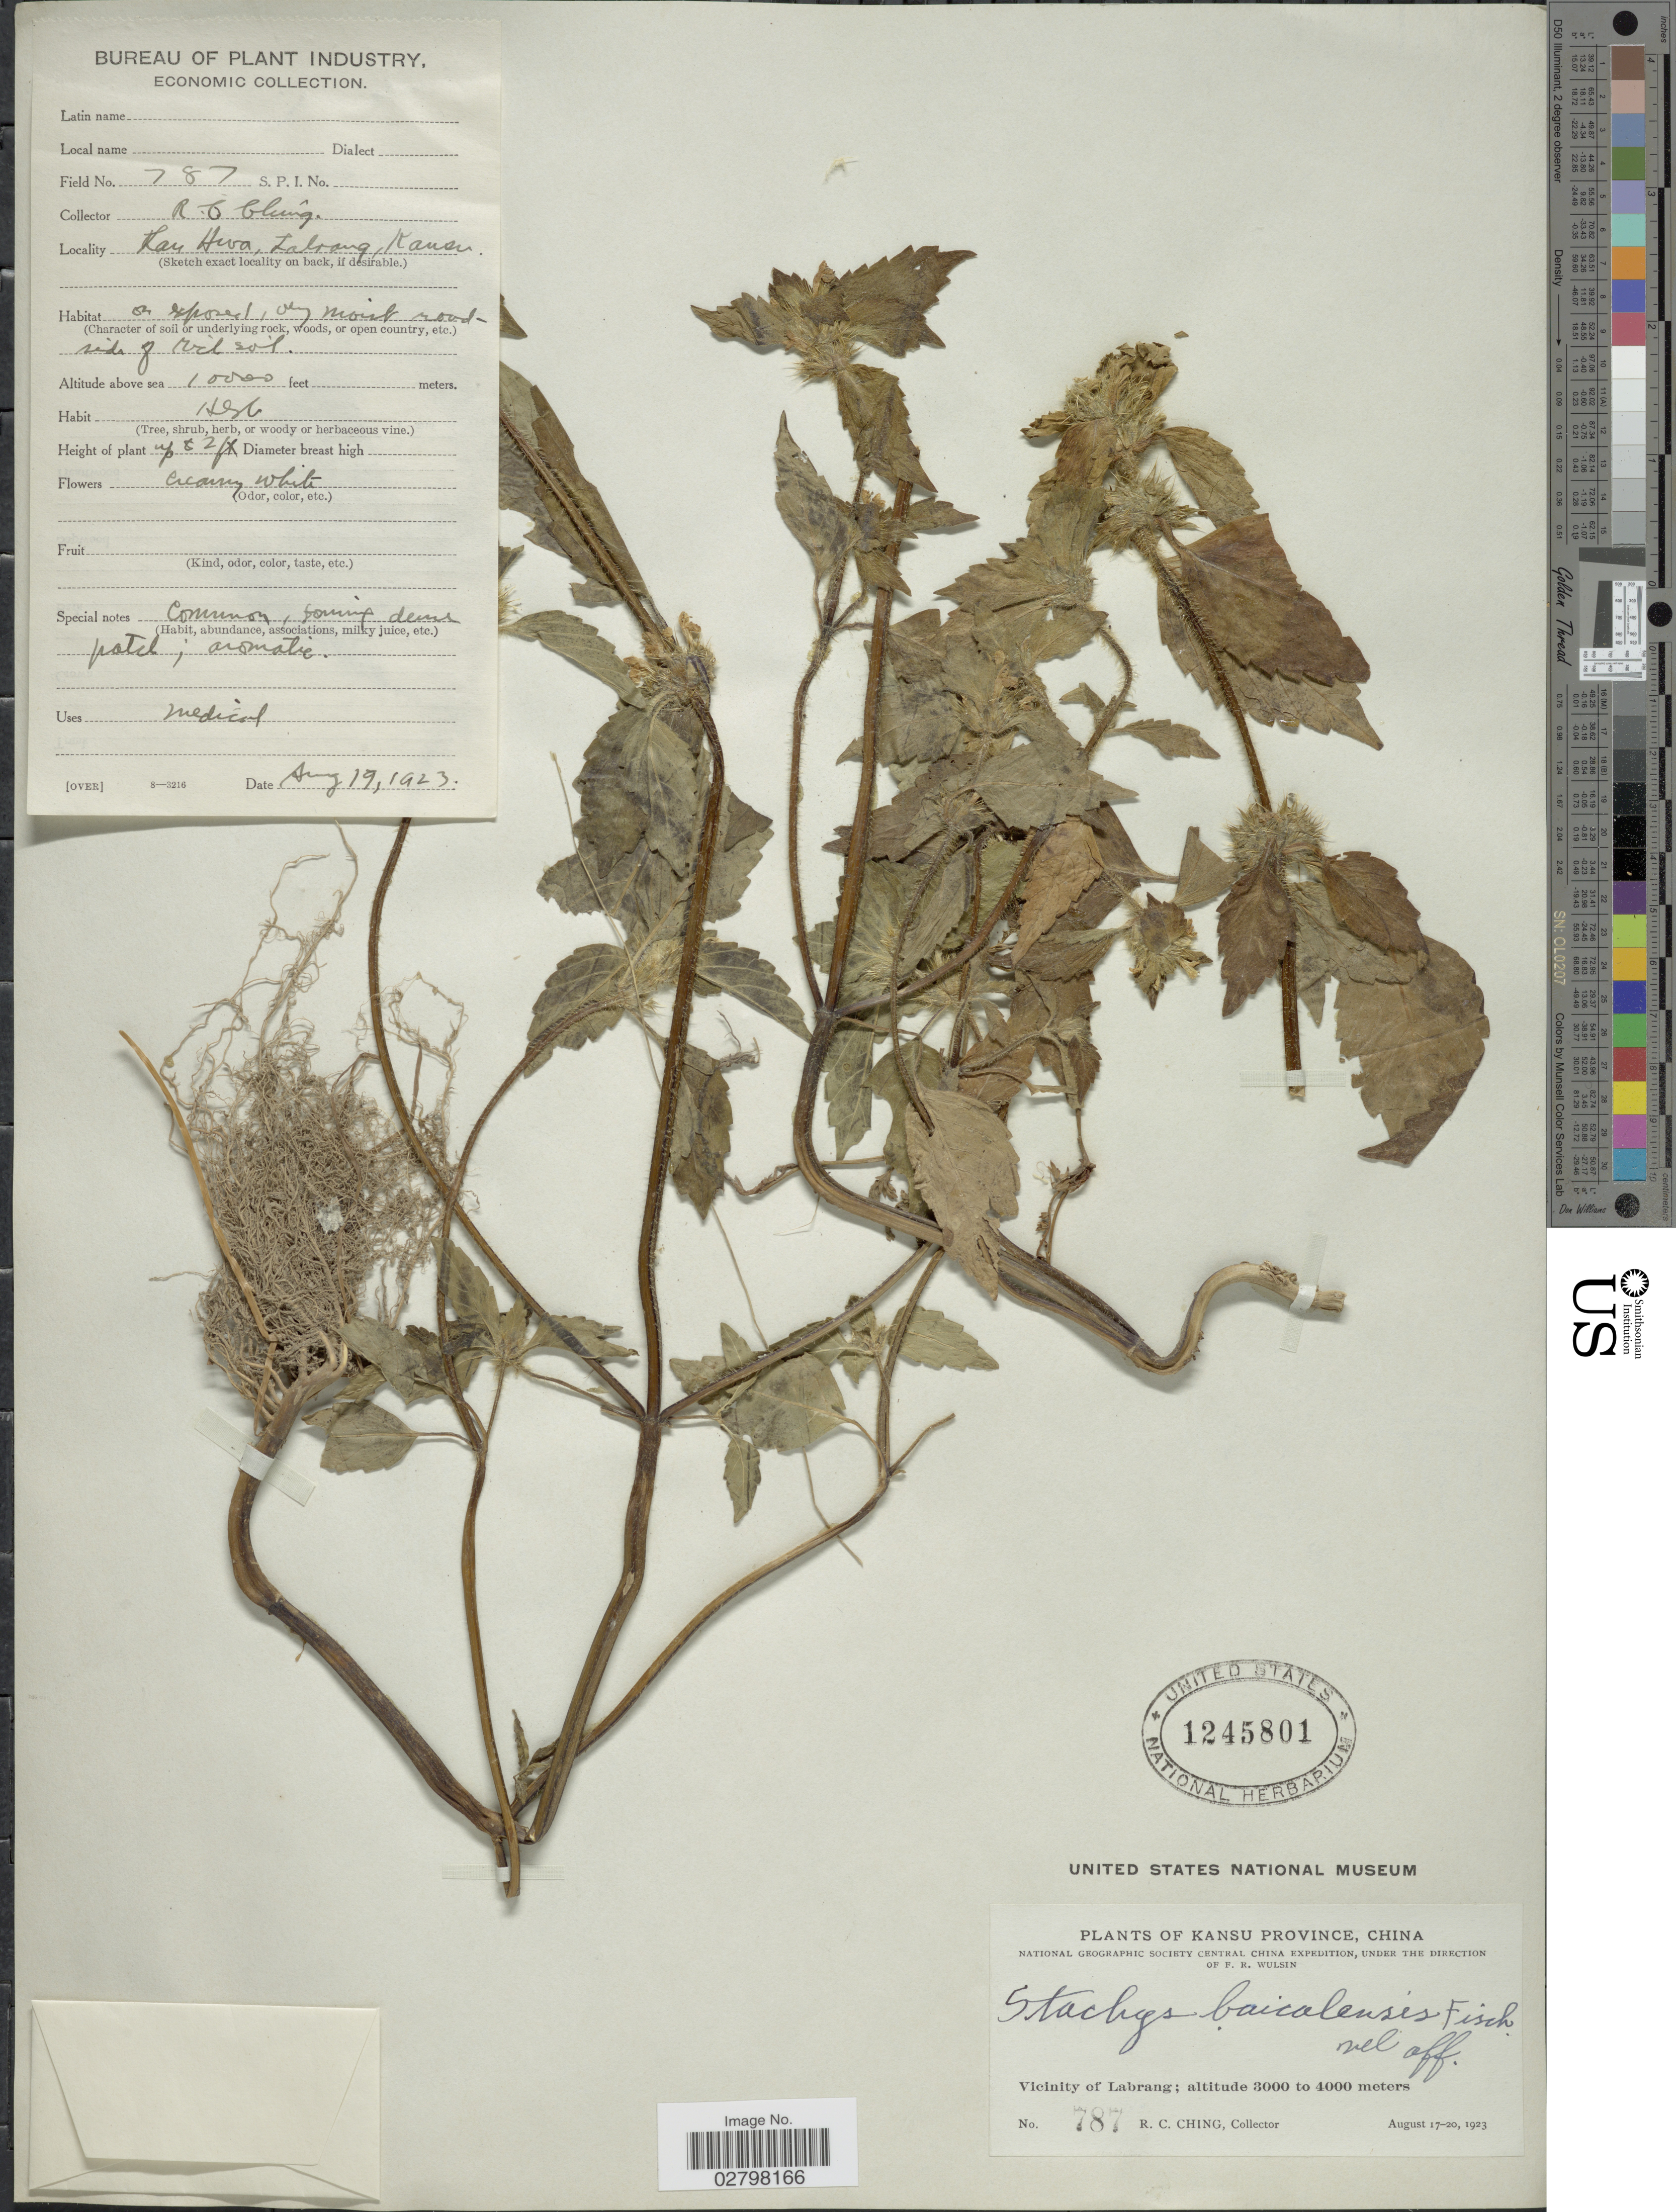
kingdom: Plantae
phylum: Tracheophyta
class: Magnoliopsida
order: Lamiales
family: Lamiaceae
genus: Stachys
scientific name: Stachys baicalensis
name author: Fisch. ex Benth.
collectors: R. C. Ching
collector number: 787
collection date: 1923-08-19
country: China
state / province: Gansu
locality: Lan Hwa. Vicinity of Labrang, Kansu Province.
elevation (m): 3048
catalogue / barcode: US 1245801